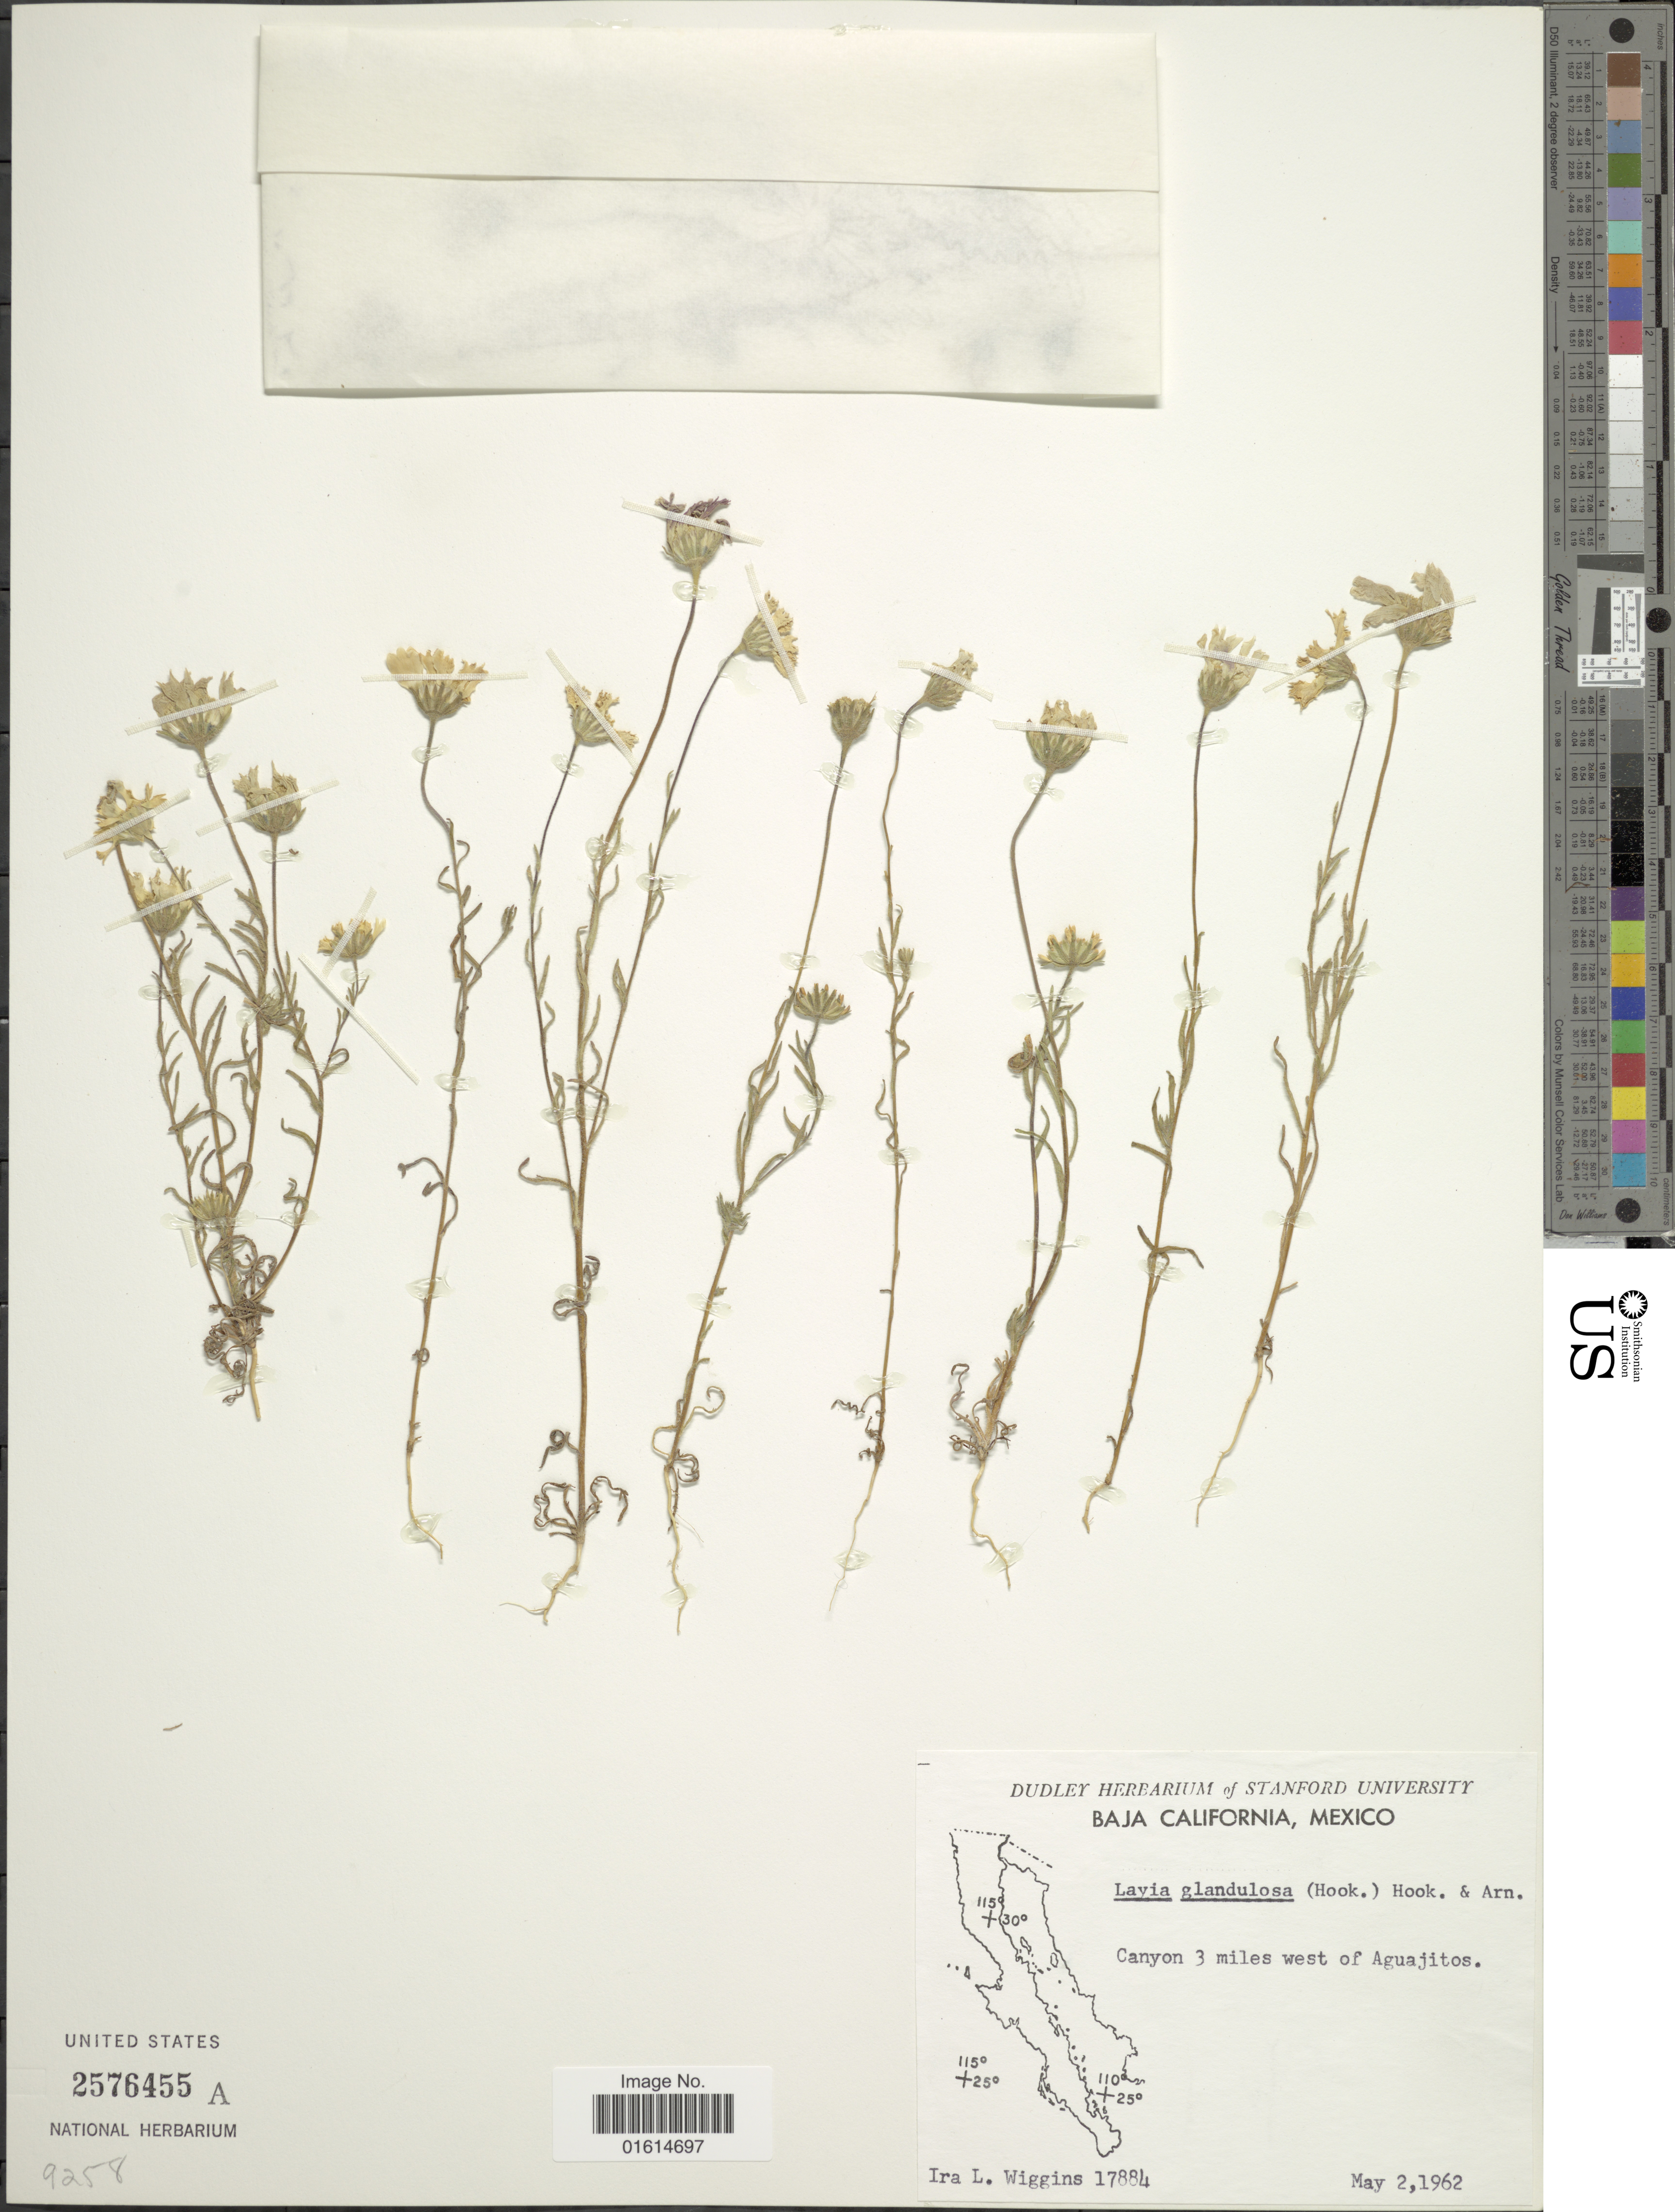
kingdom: Plantae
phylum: Tracheophyta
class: Magnoliopsida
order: Asterales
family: Asteraceae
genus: Layia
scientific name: Layia glandulosa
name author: Hook. & Arn.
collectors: I. L. Wiggins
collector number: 17884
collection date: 1962-05-02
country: Mexico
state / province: Baja California Norte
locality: Canyon 3 miles west of Aguajitos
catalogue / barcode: US 2576455A